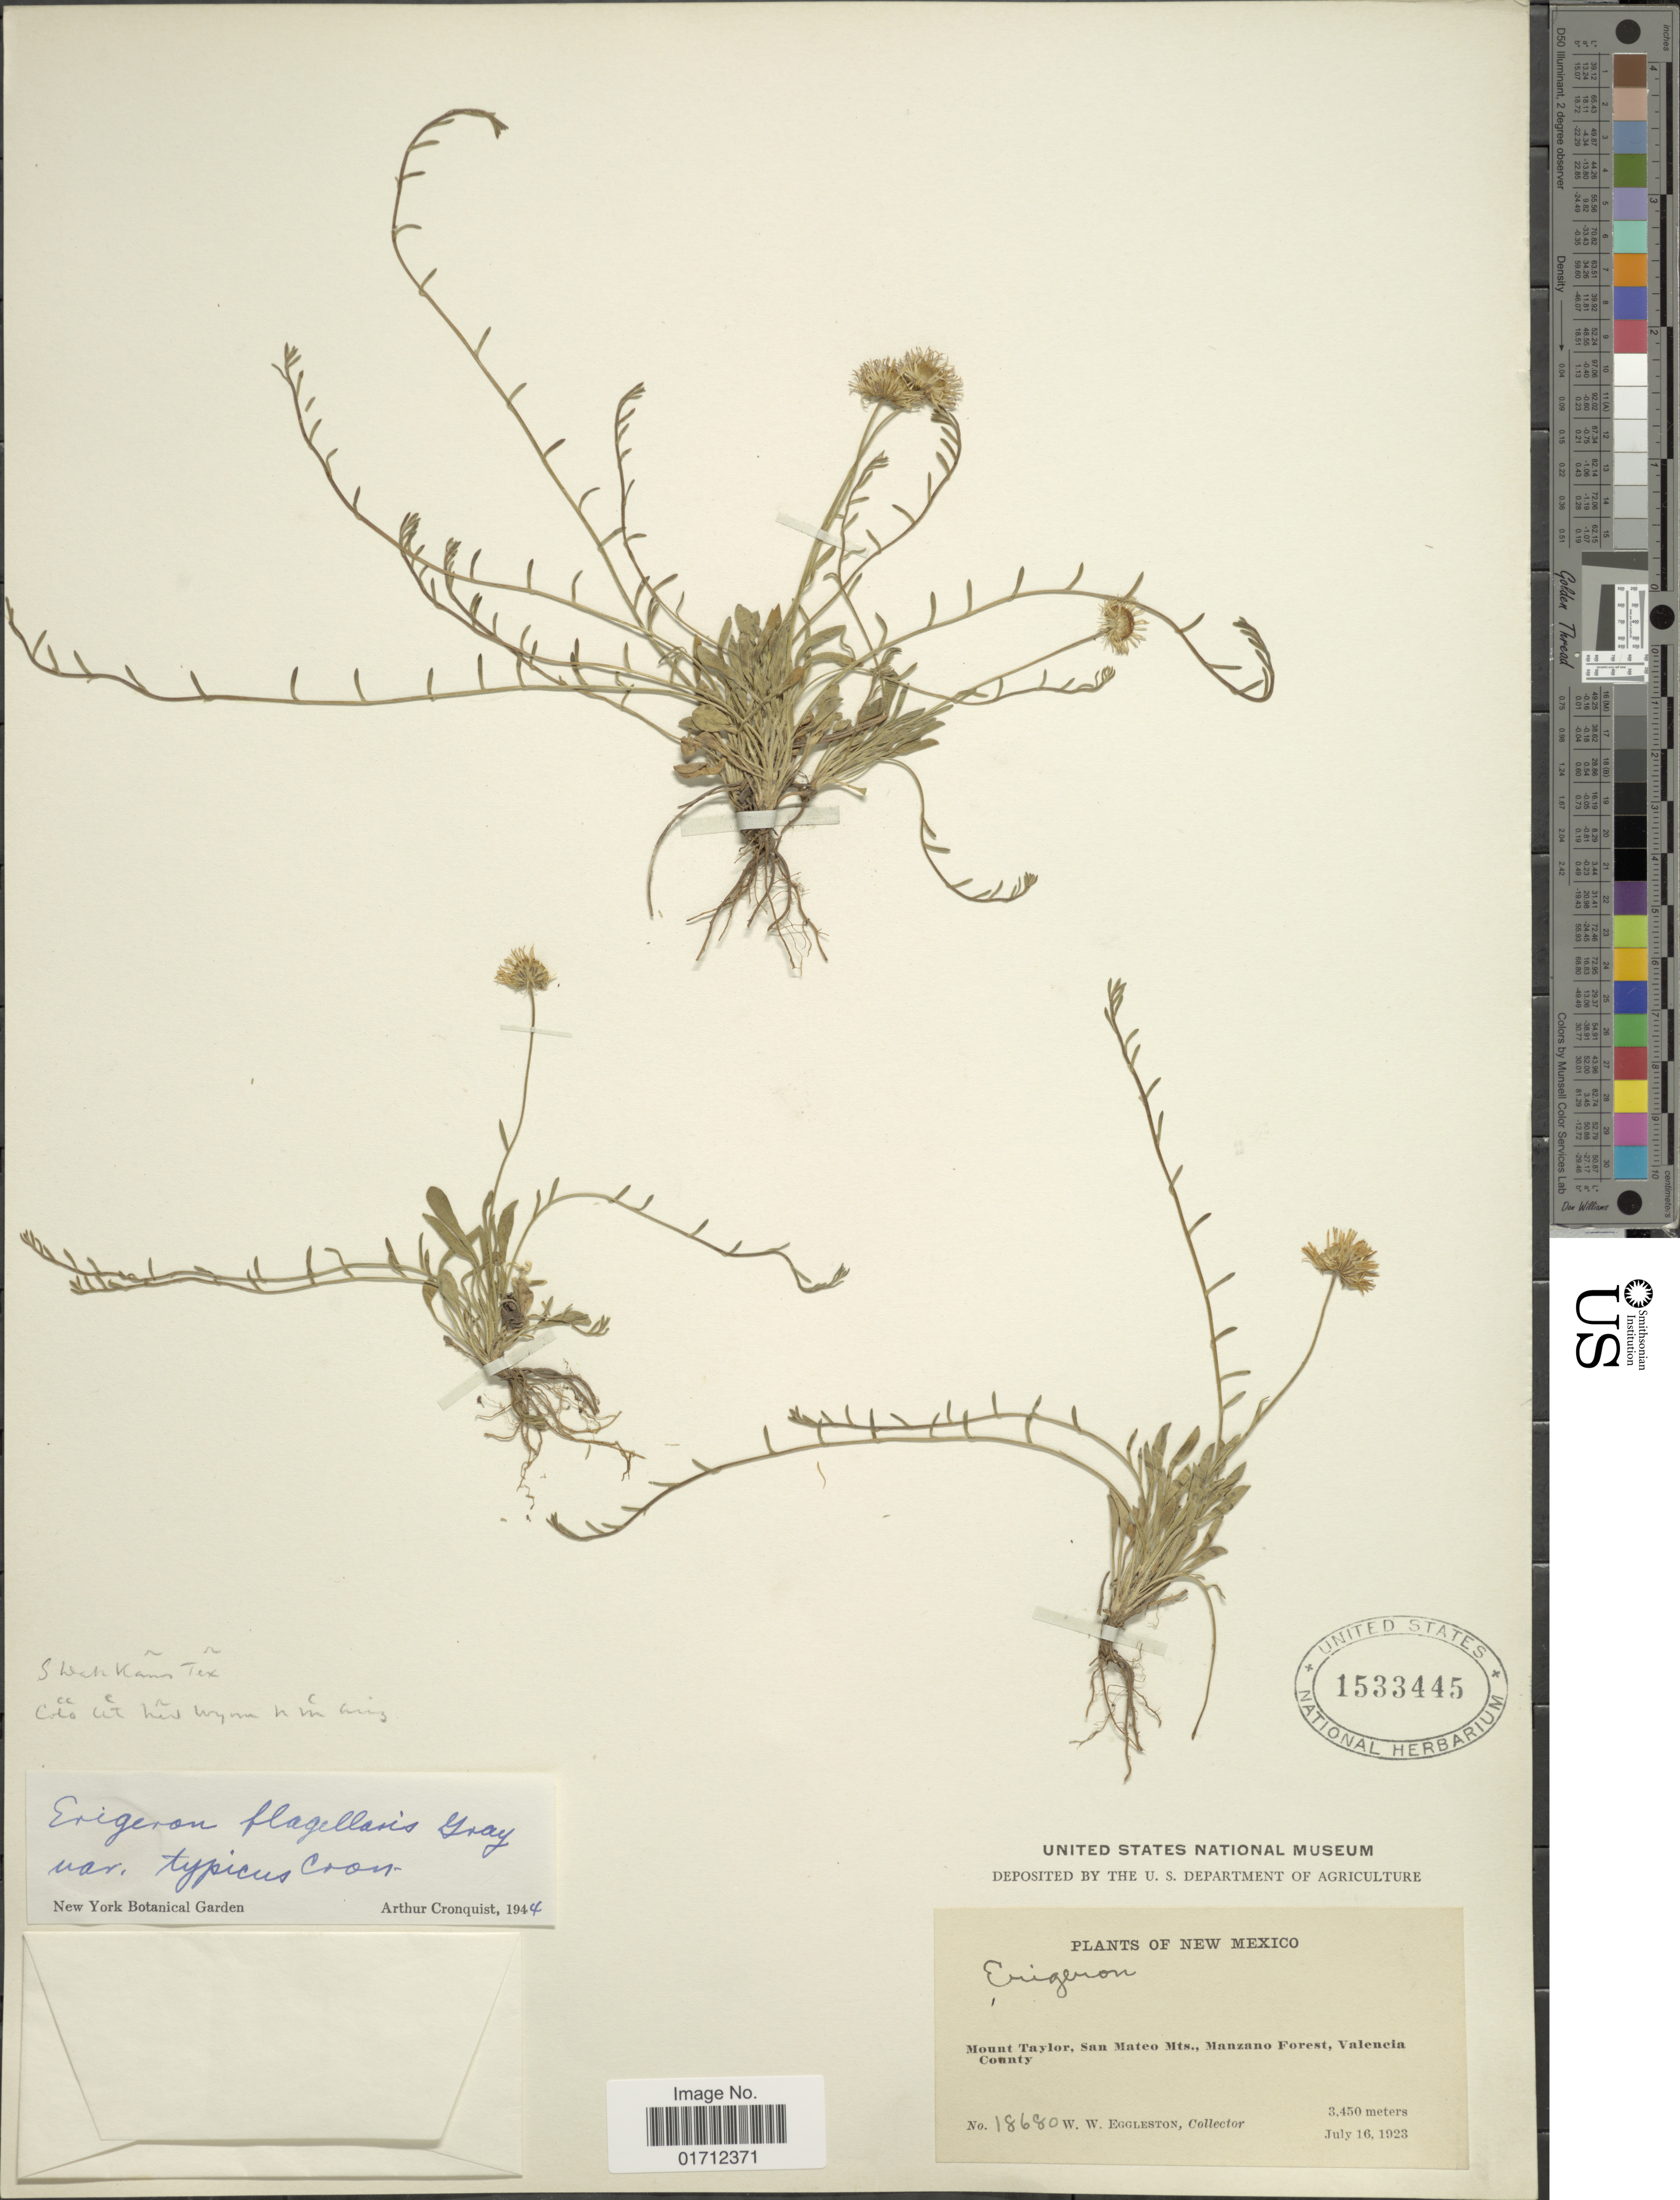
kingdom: Plantae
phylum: Tracheophyta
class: Magnoliopsida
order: Asterales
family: Asteraceae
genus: Erigeron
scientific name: Erigeron flagellaris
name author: A. Gray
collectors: W. W. Eggleston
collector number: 18680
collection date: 1923-07-16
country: United States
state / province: New Mexico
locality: Mount Taylor, San Mateo Mts. Manzano Forest, Valencia County.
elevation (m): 3450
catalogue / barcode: US 1533445